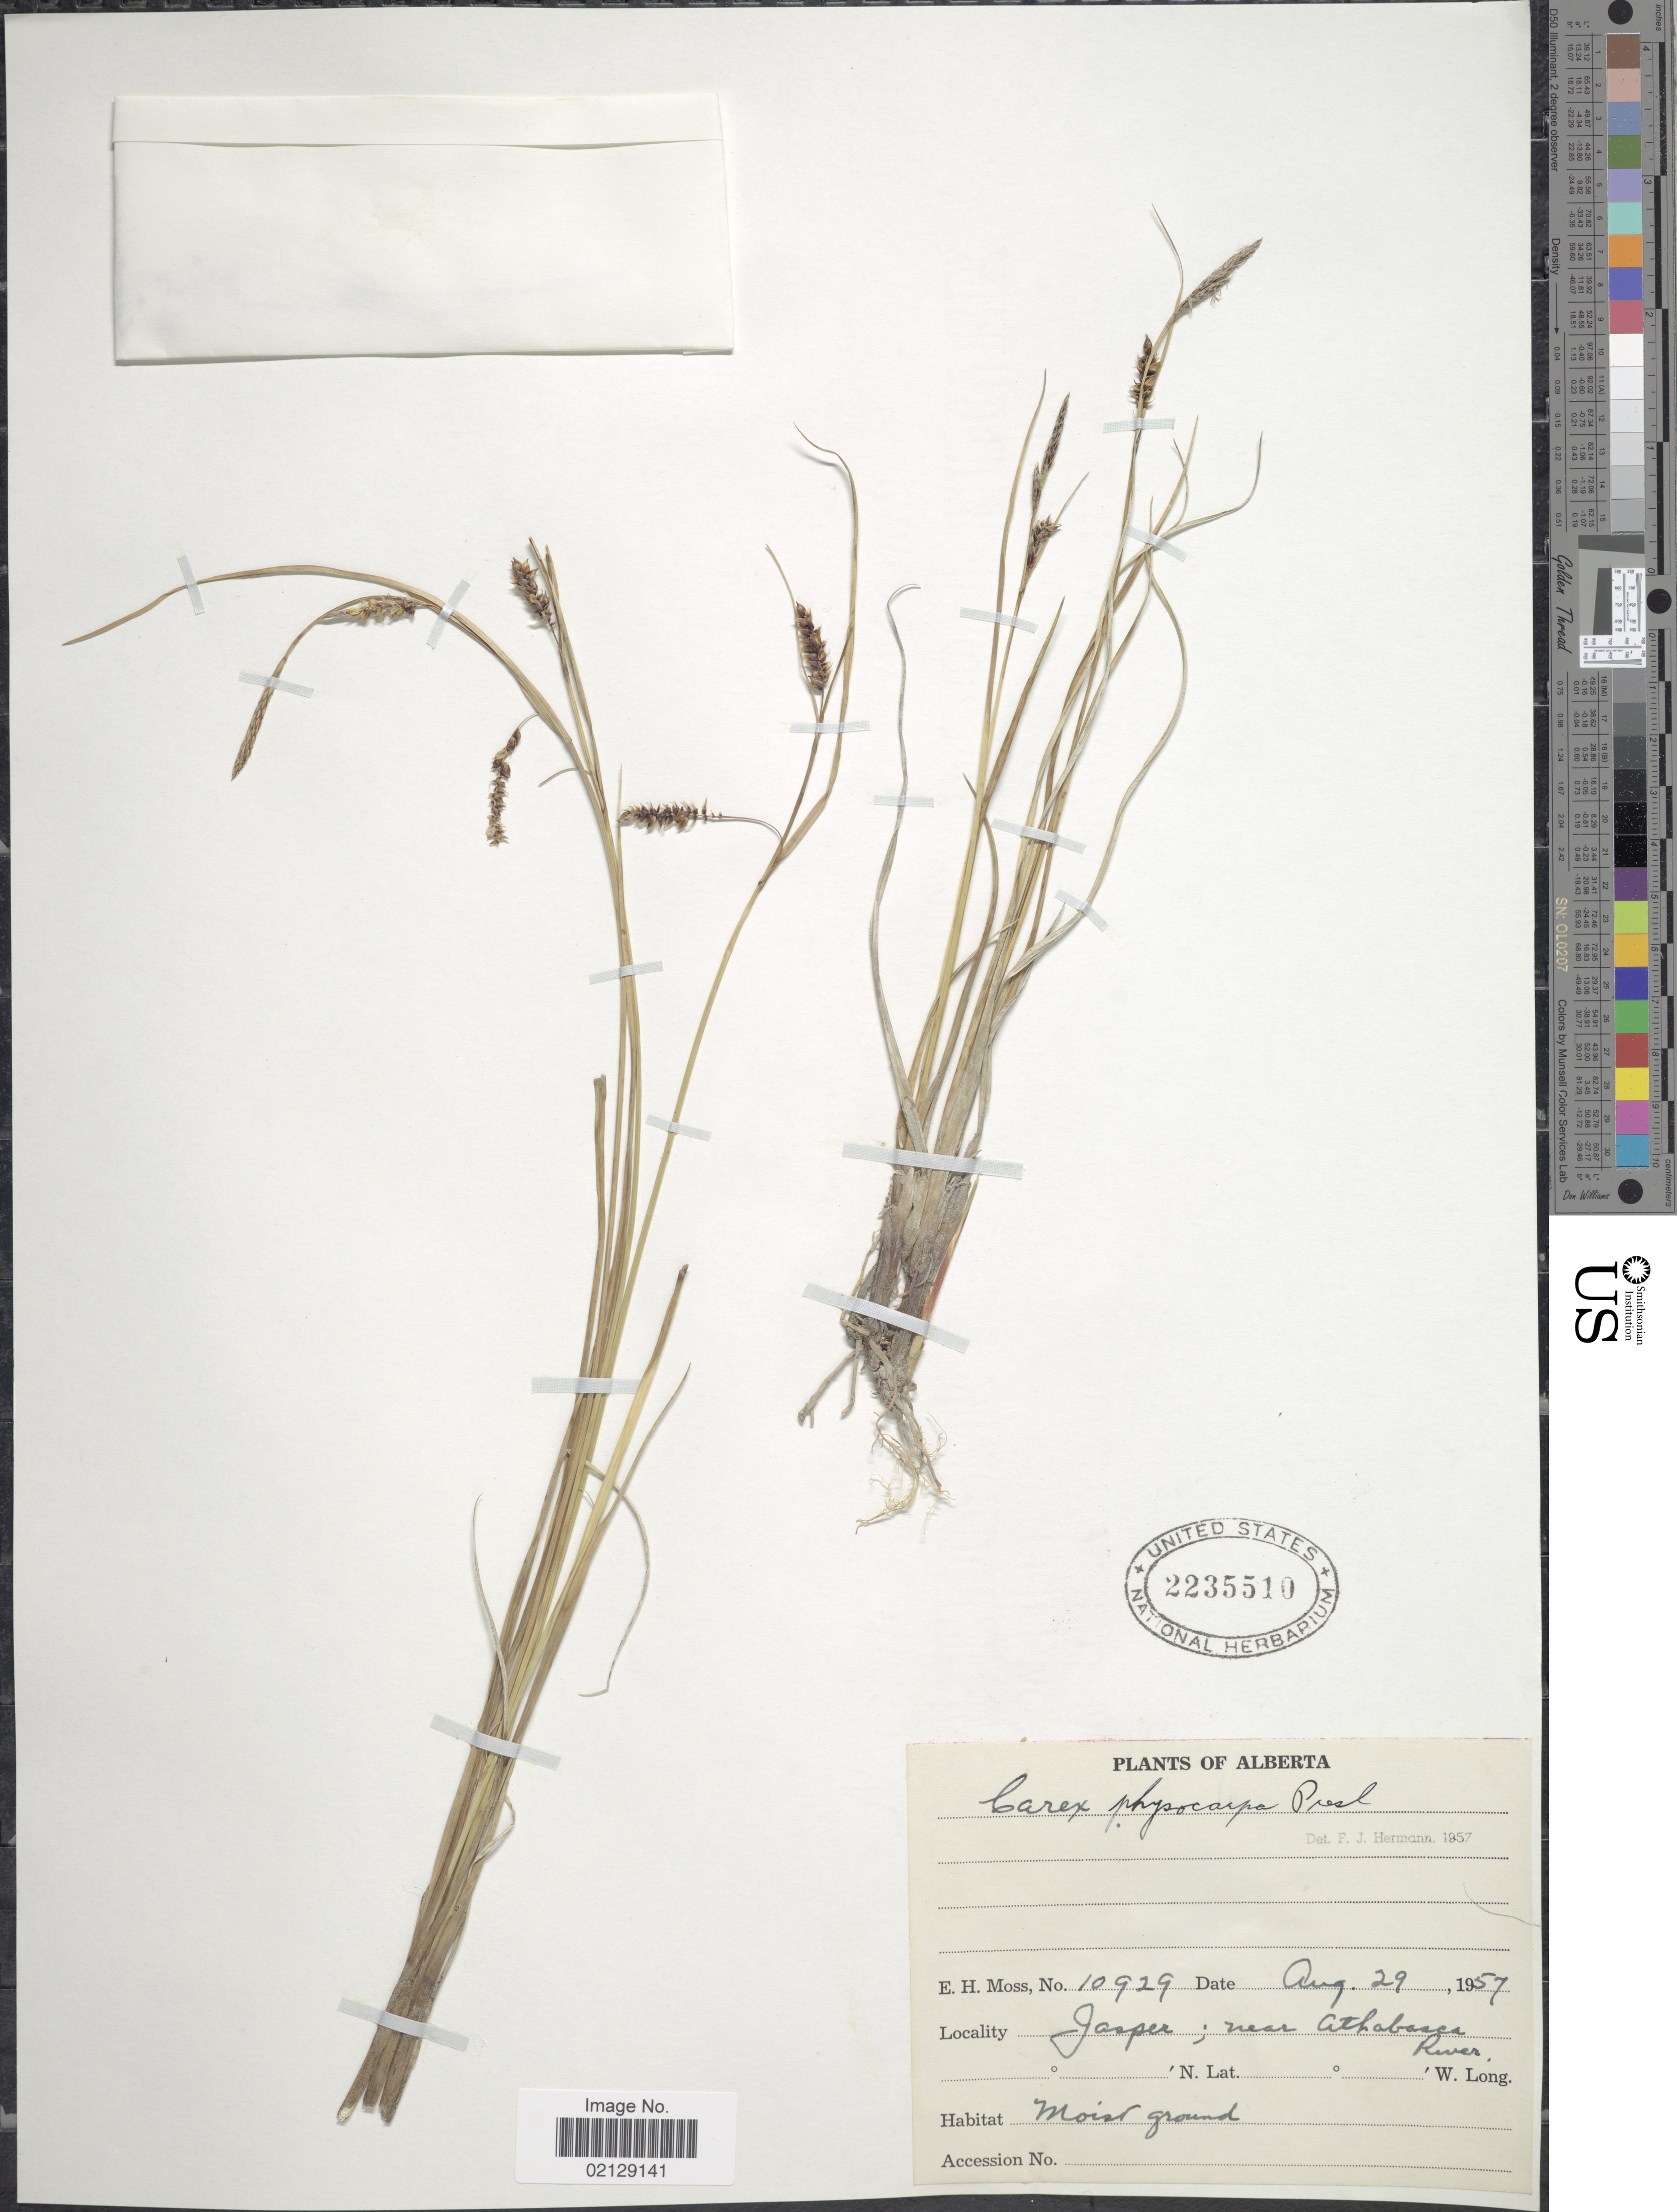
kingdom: Plantae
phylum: Tracheophyta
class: Liliopsida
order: Poales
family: Cyperaceae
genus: Carex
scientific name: Carex saxatilis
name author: L.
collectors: E. Moss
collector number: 10929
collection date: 1957-08-29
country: Canada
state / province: Alberta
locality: Jasper, near Athabasca River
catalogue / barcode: US 2235510